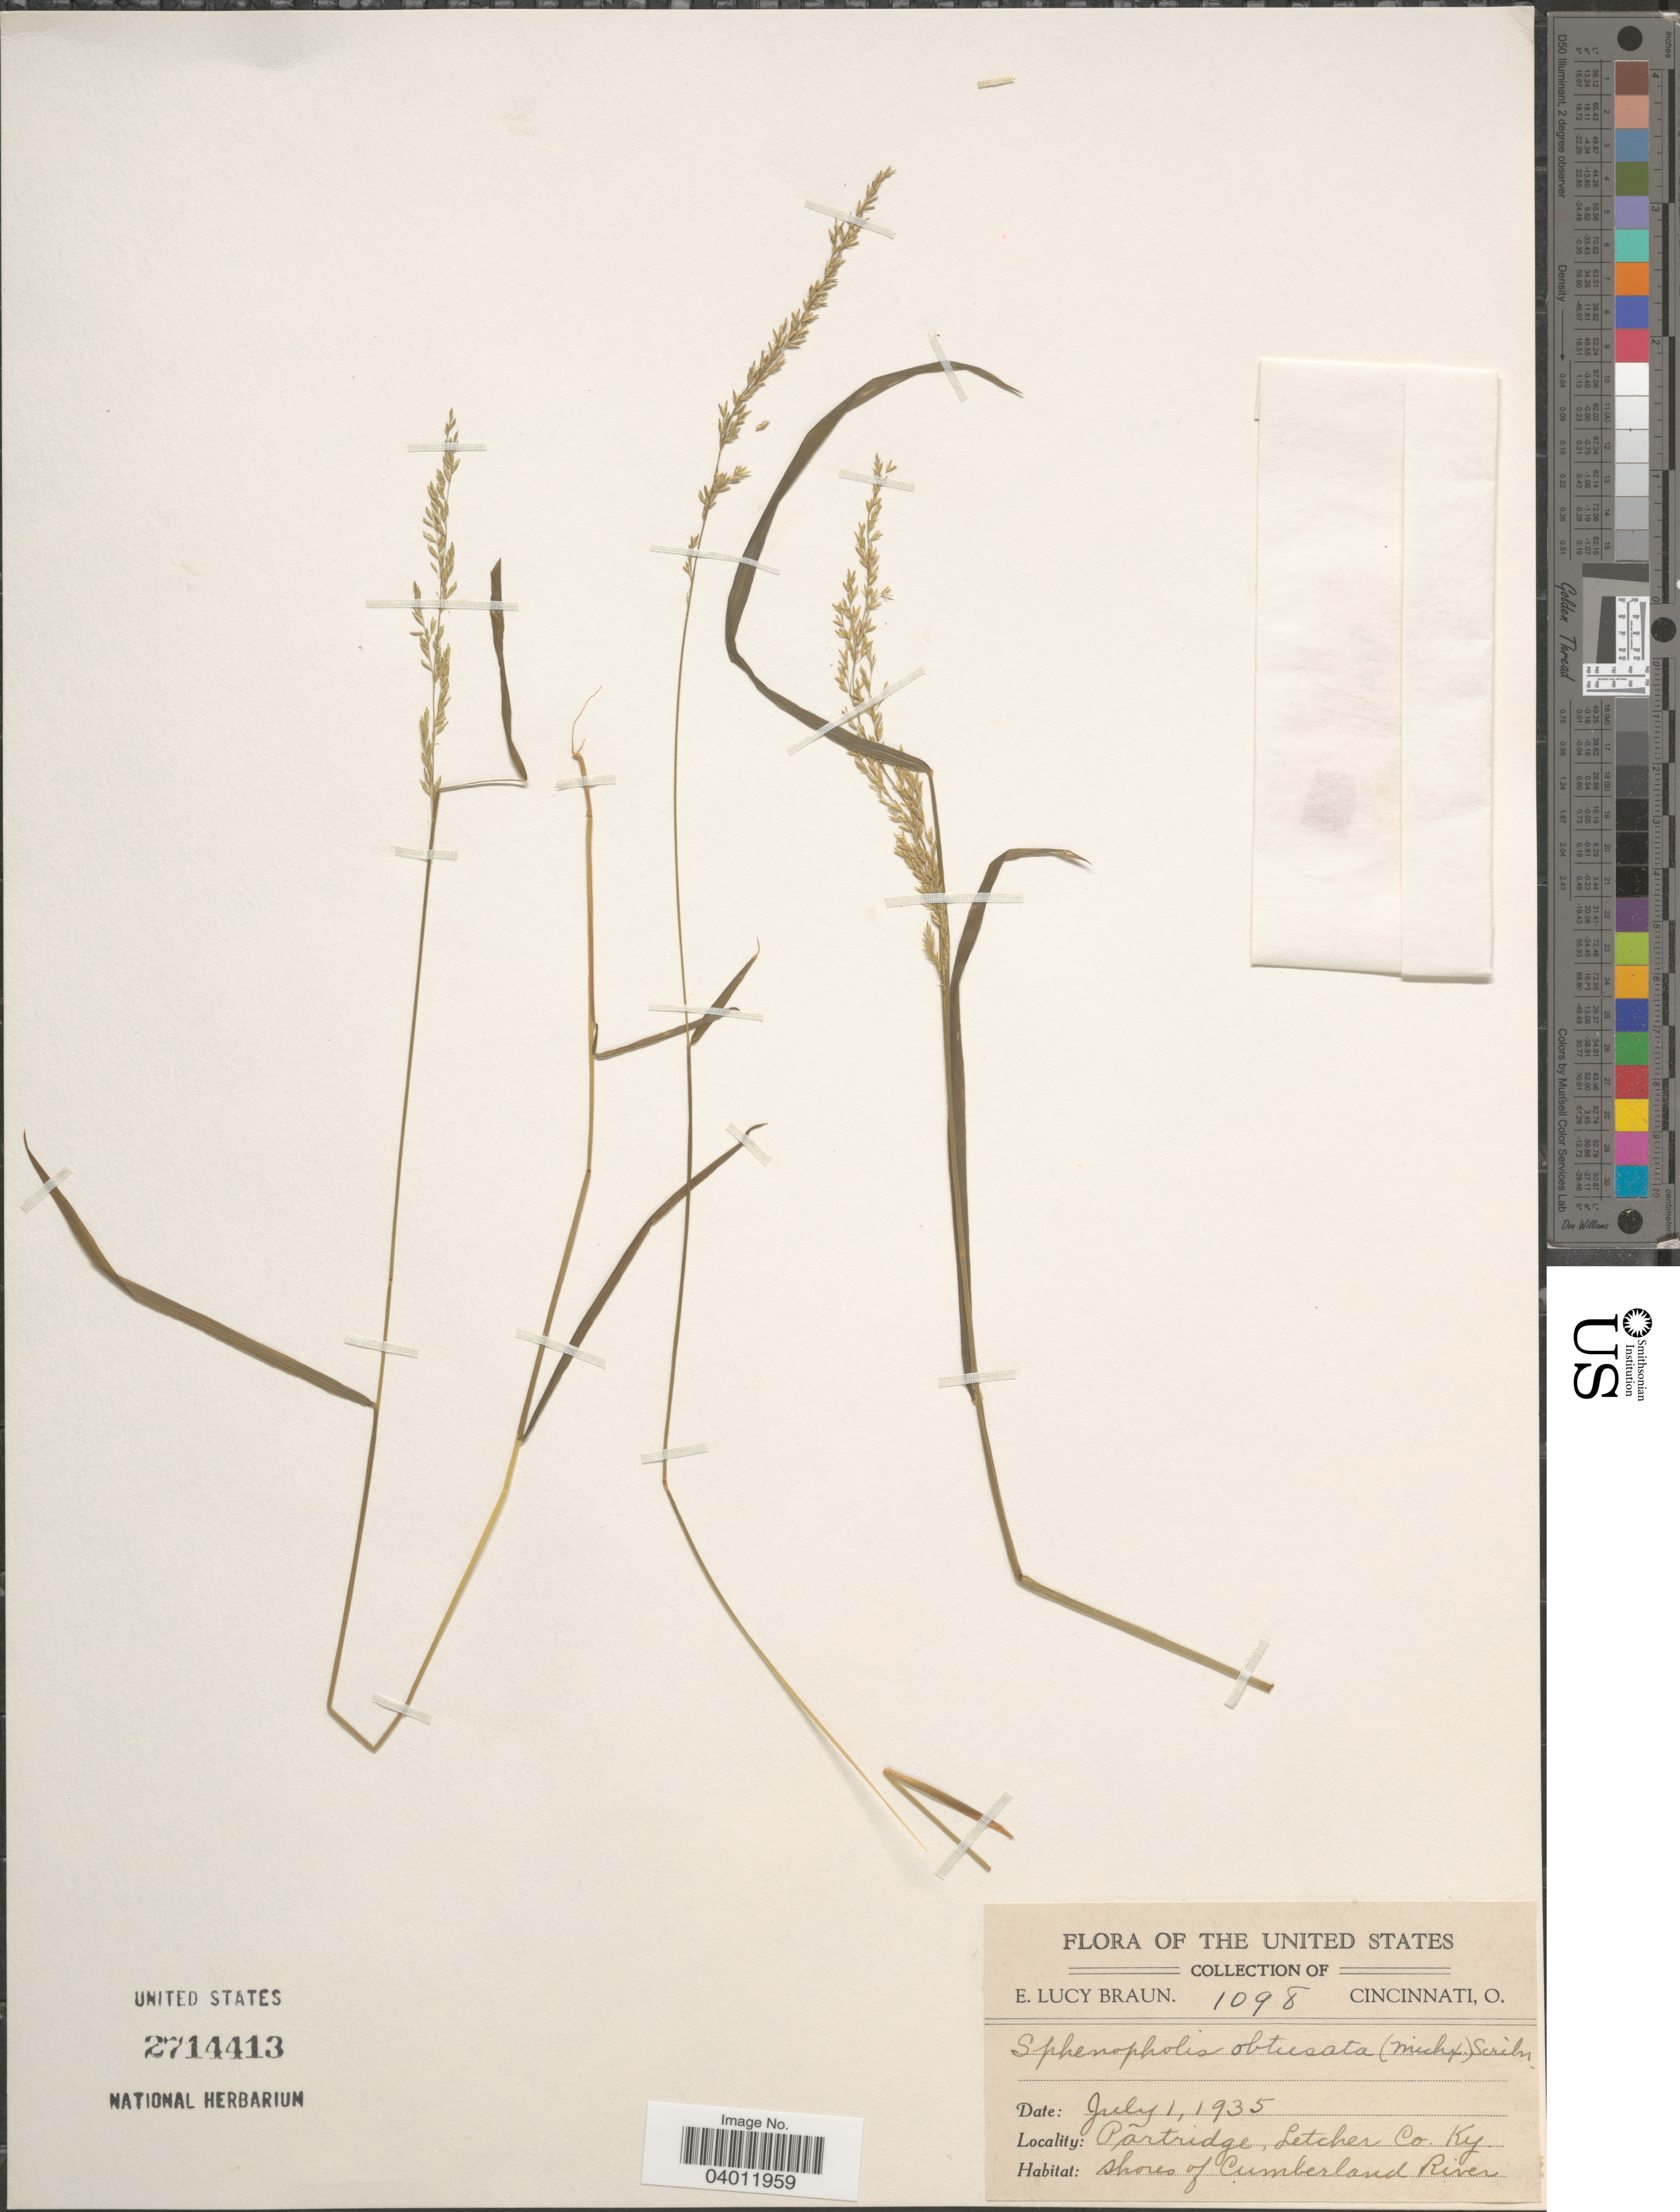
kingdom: Plantae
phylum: Tracheophyta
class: Liliopsida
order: Poales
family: Poaceae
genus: Sphenopholis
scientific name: Sphenopholis obtusata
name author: (Michx.) Scribn.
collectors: E. L. Braun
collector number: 1098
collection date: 1935-07-01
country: United States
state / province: Kentucky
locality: Partridge, Letcher Co. Shores of Cumberland River.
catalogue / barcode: US 2714413